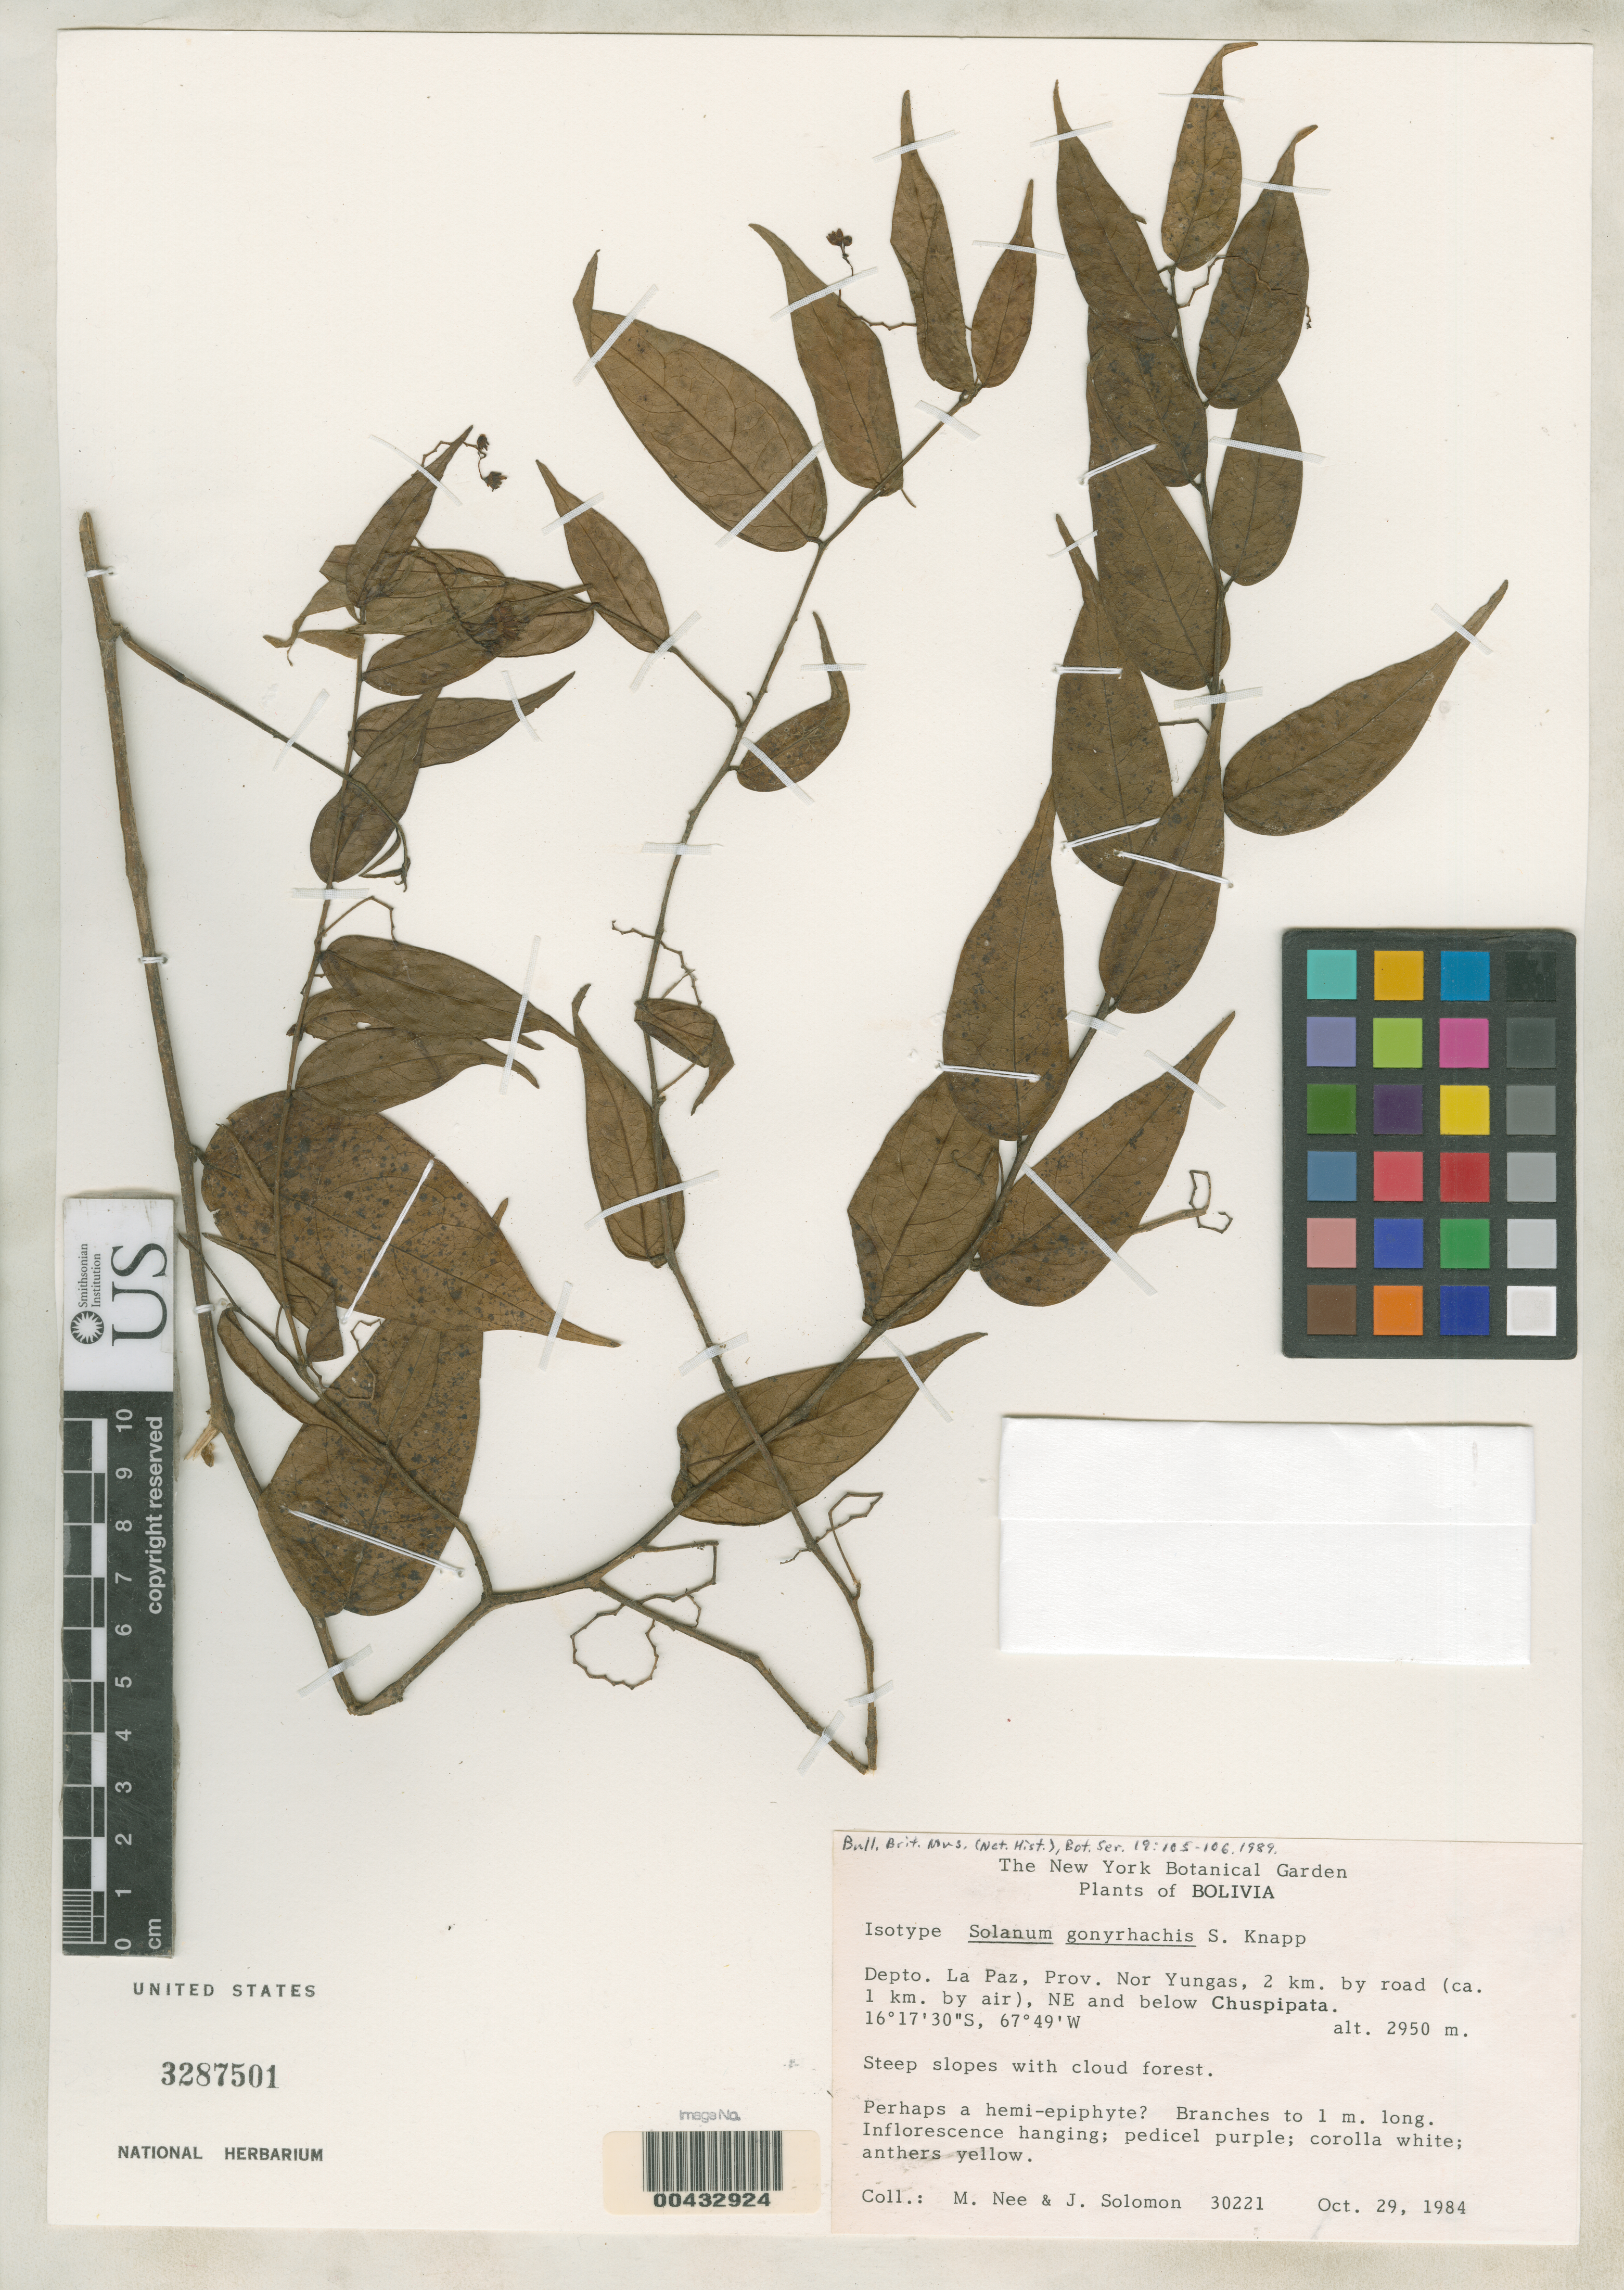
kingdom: Plantae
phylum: Tracheophyta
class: Magnoliopsida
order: Solanales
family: Solanaceae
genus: Solanum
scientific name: Solanum gonyrhachis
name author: S. Knapp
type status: Isotype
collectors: M. Nee & J. C. Solomon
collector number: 30221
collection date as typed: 29 Oct 1984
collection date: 1984-10-29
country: Bolivia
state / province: La Paz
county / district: Nor Yungas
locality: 2 km by road (ca. 1 km by air), NE& below Chuspipata.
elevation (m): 2950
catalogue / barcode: US 3287501